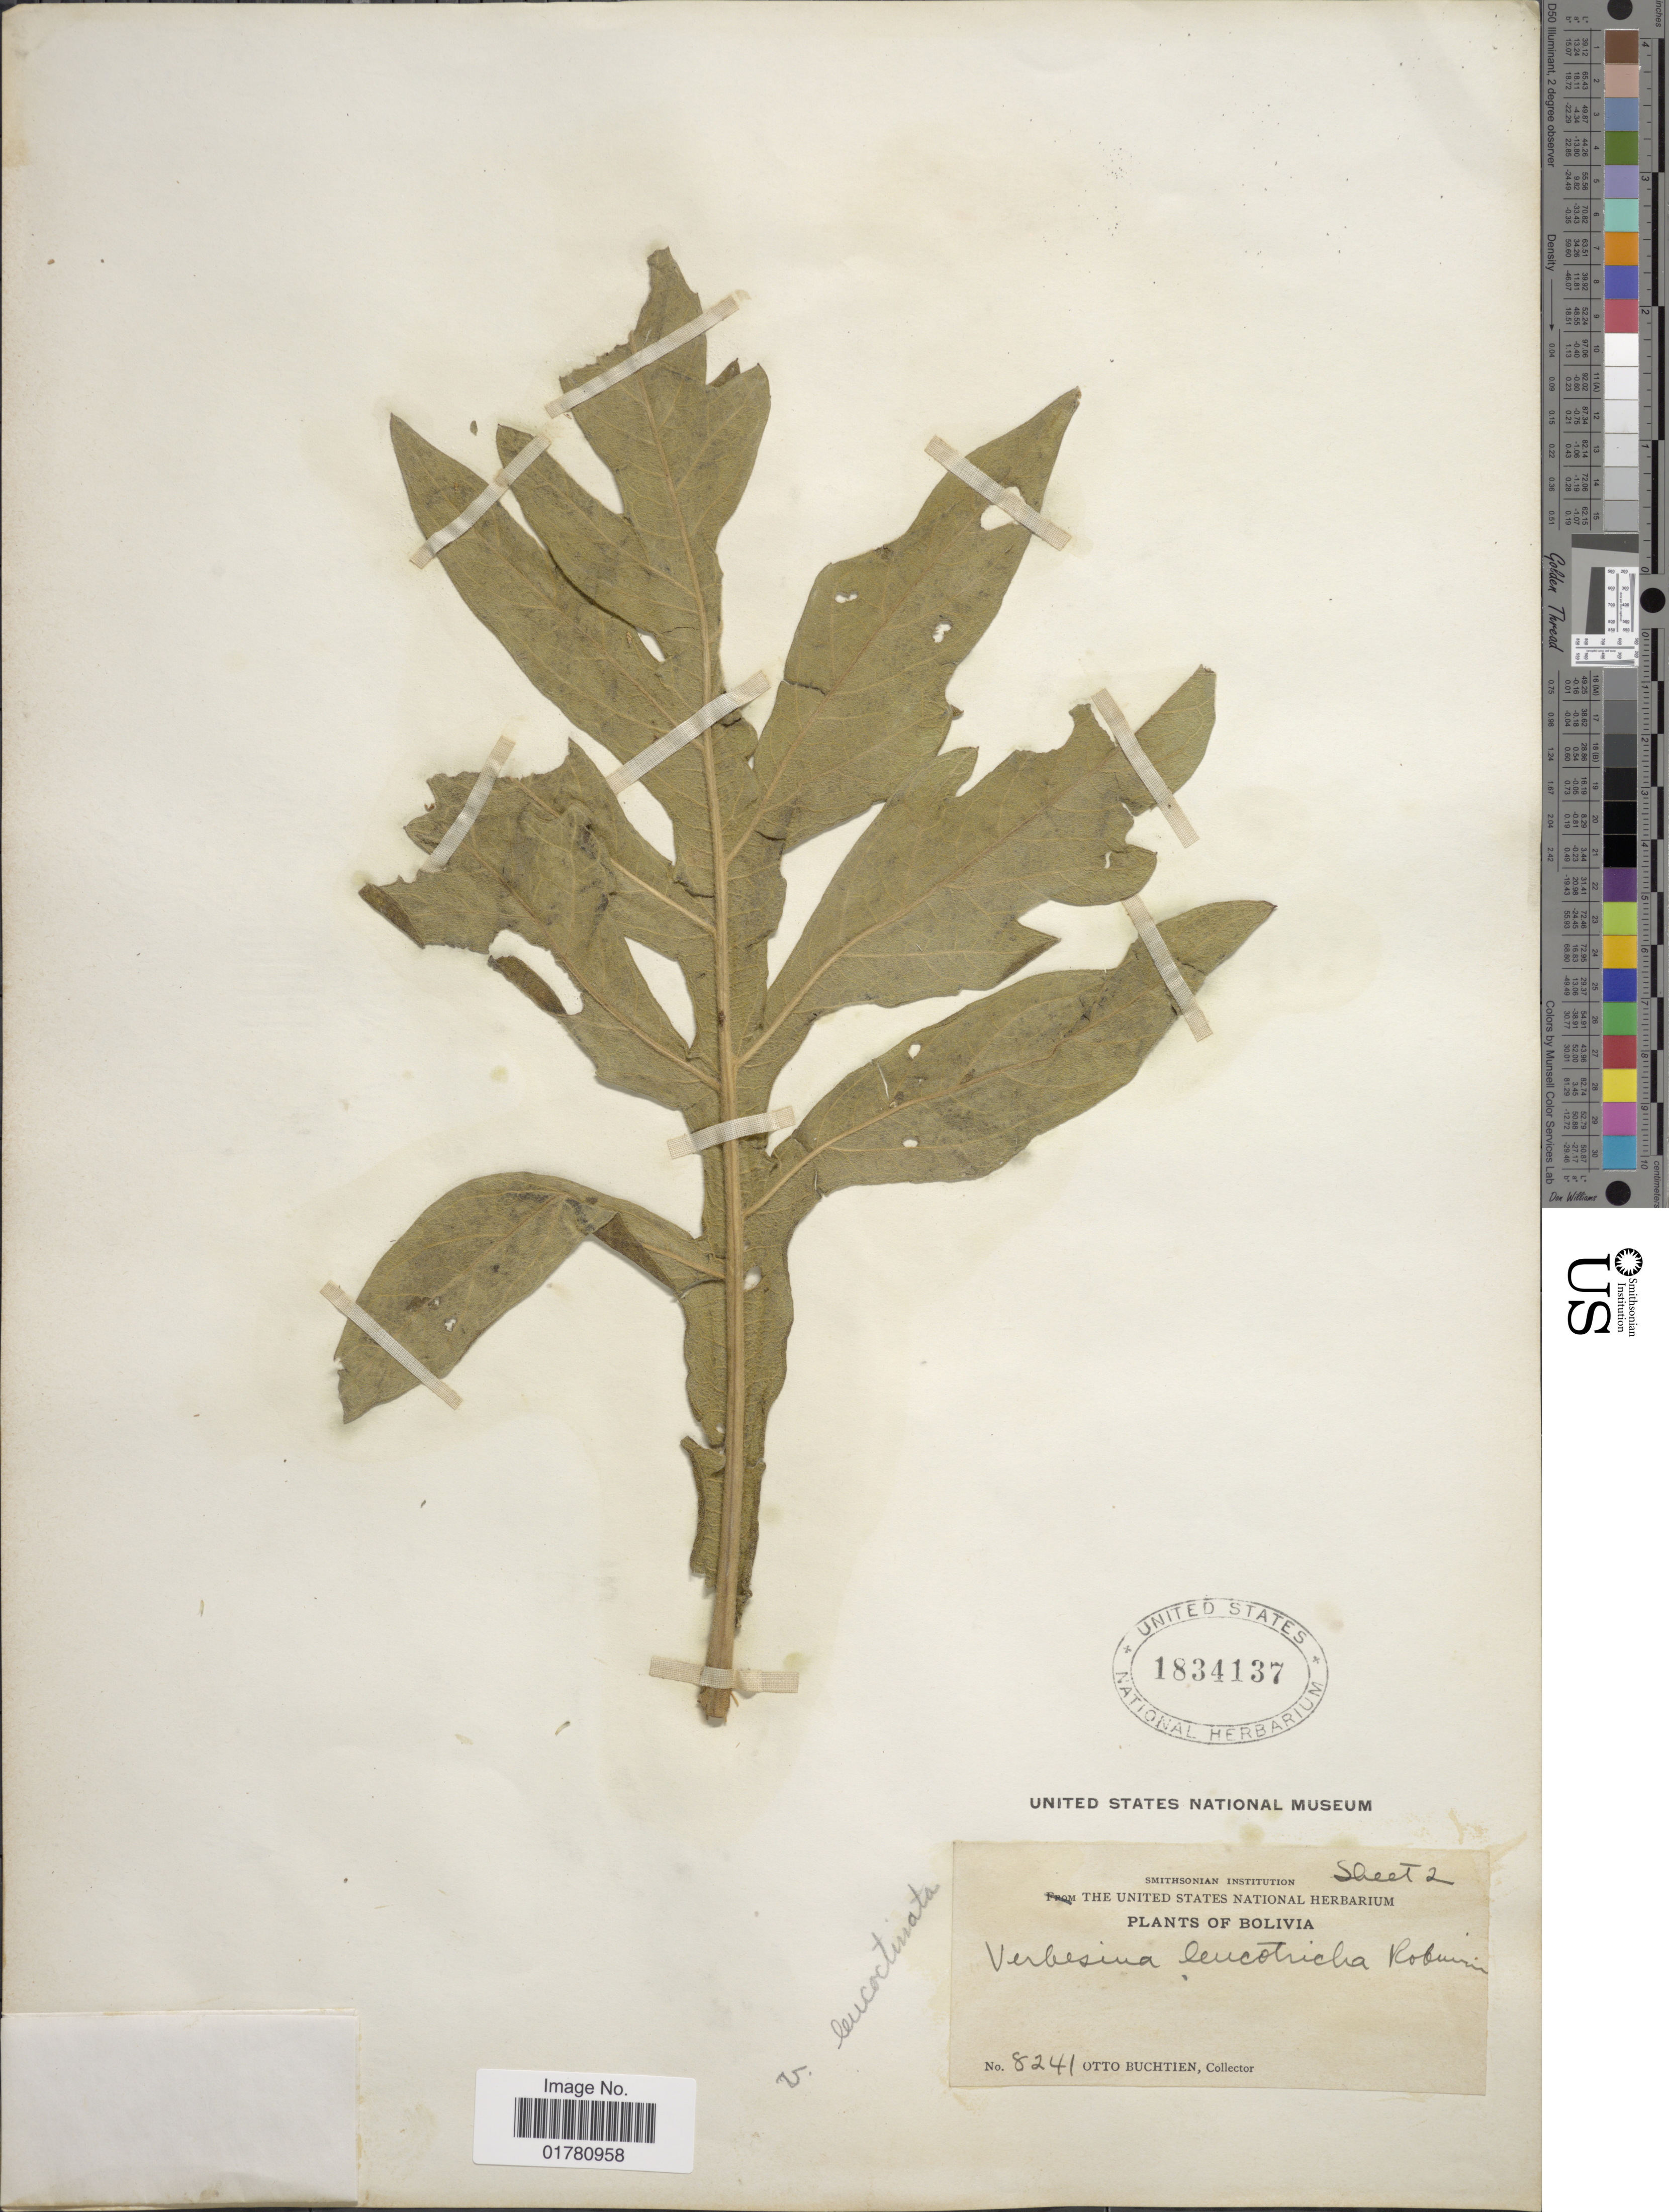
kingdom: Plantae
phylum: Tracheophyta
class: Magnoliopsida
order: Asterales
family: Asteraceae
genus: Verbesina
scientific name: Verbesina leucactinota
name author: B.L. Rob.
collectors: O. Buchtien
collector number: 8241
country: Bolivia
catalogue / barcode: US 1834137